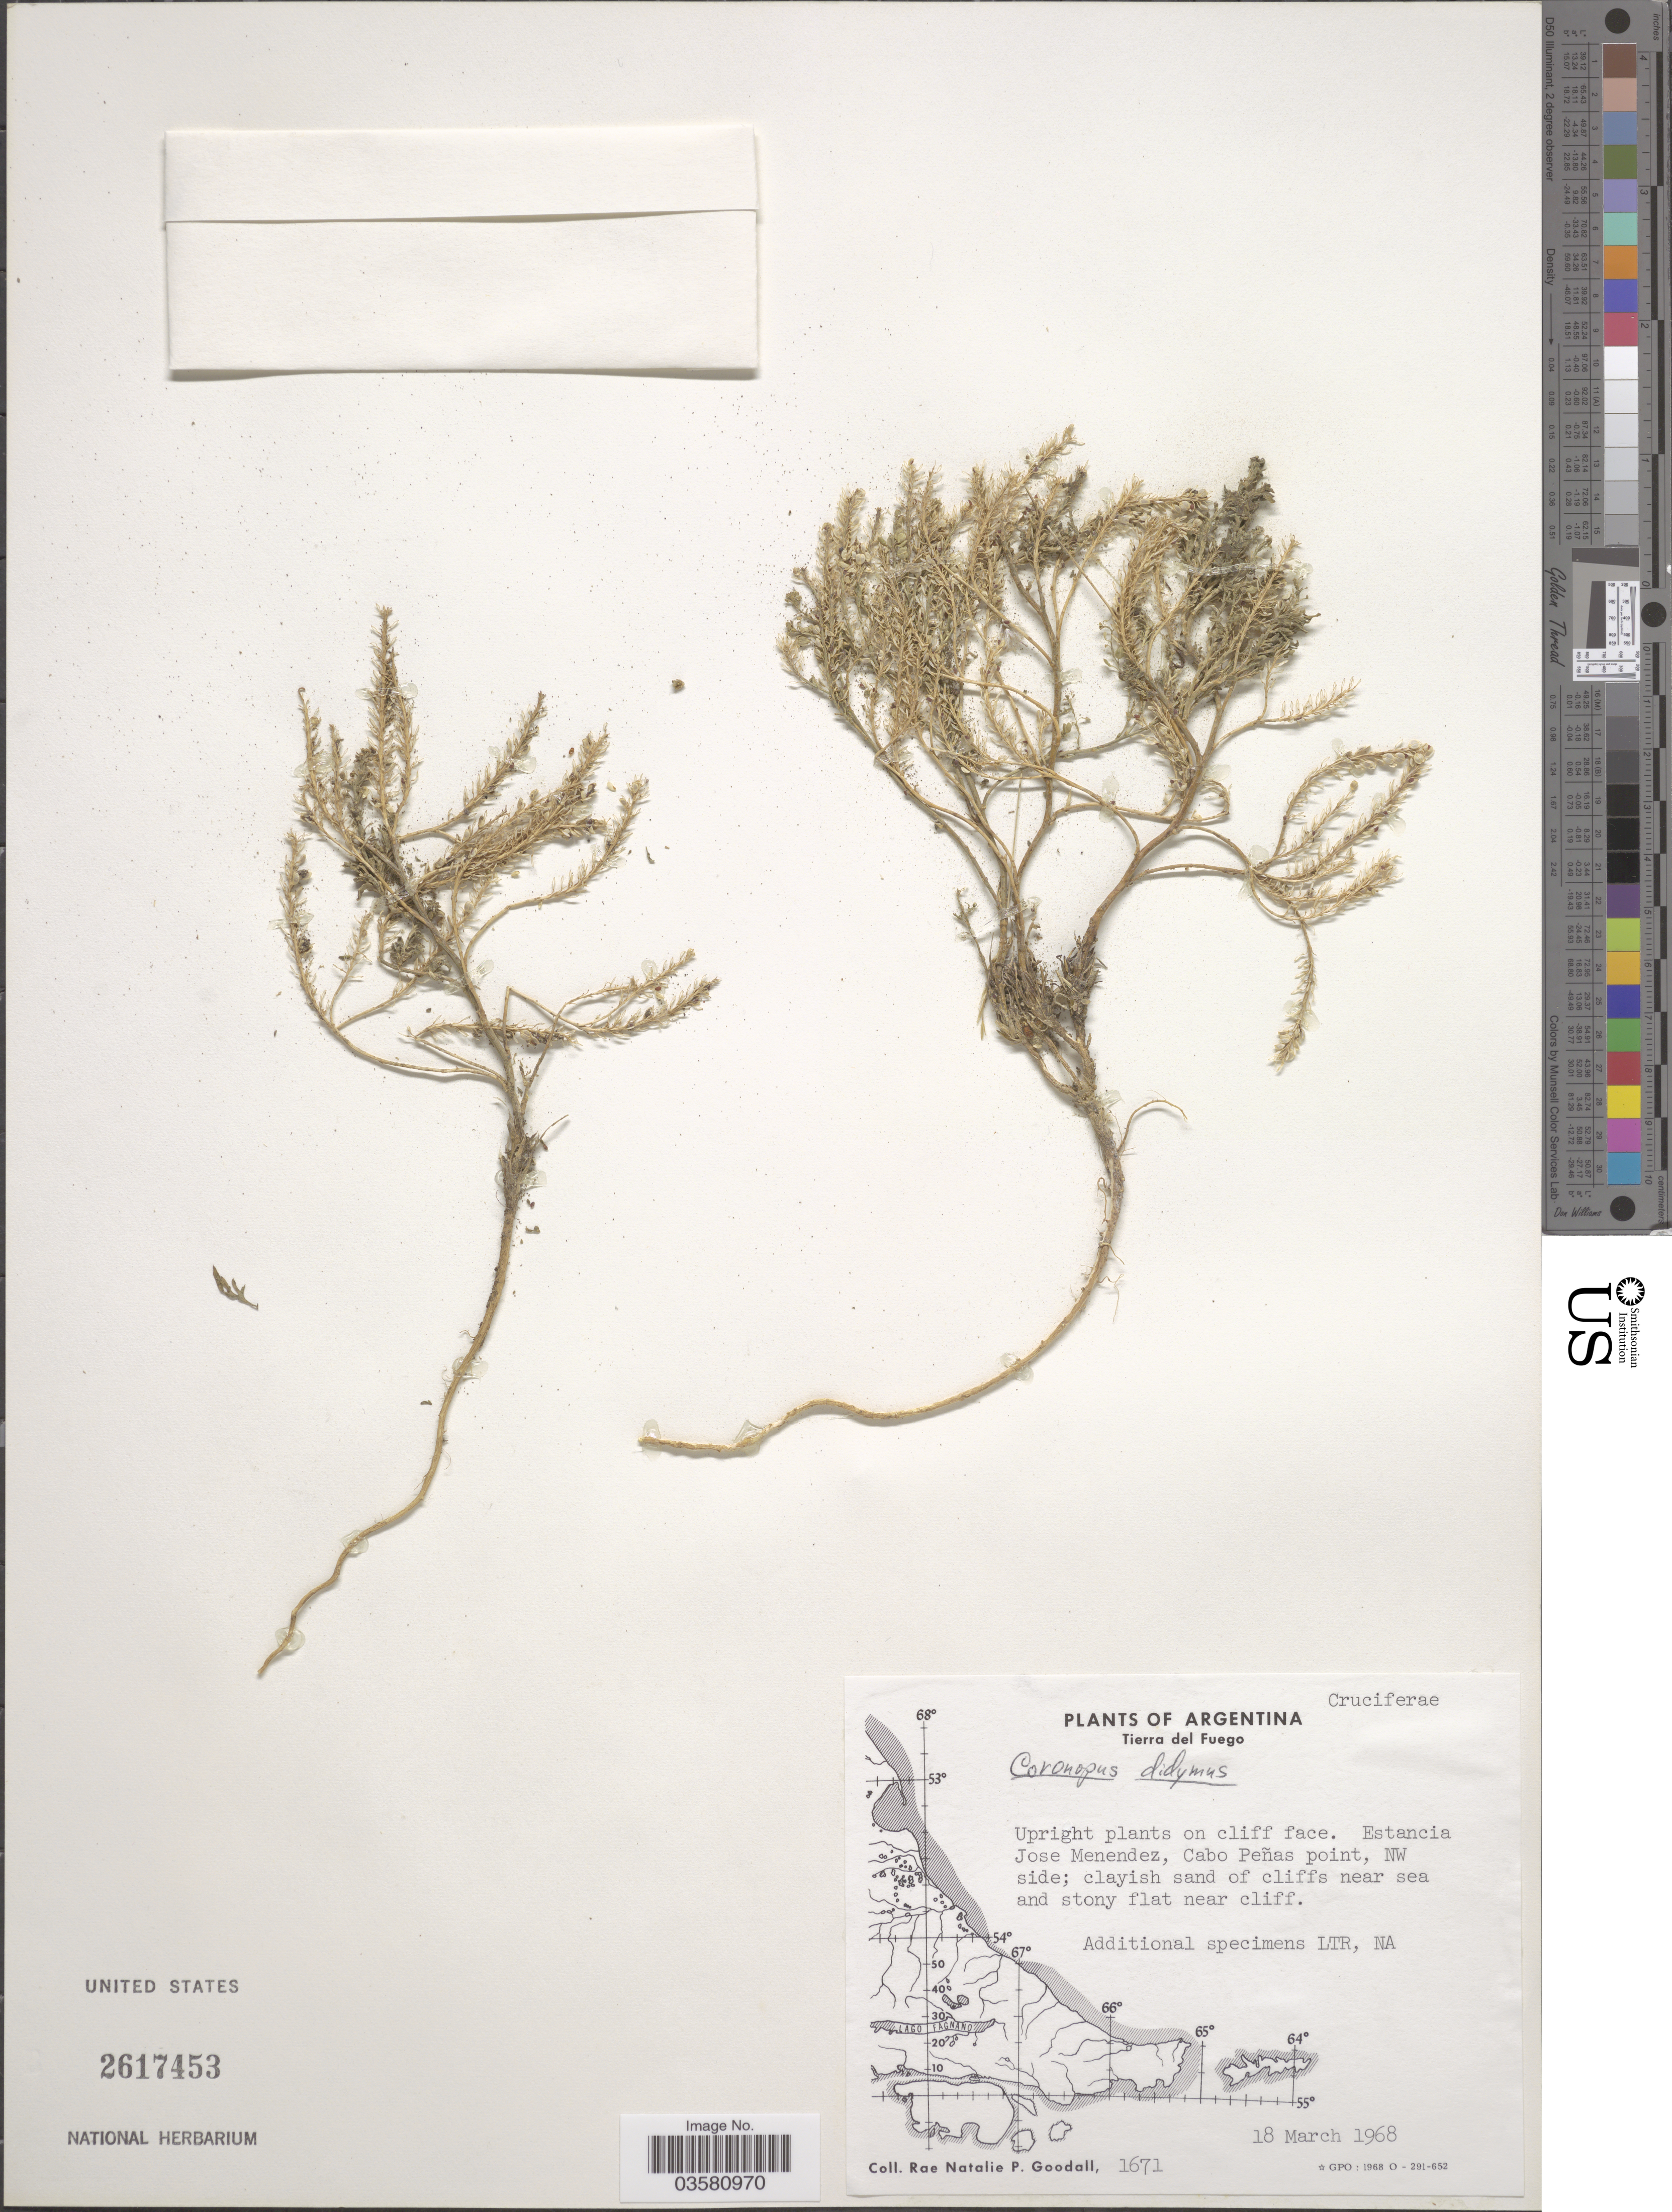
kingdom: Plantae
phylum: Tracheophyta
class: Magnoliopsida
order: Brassicales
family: Brassicaceae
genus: Lepidium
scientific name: Lepidium sp.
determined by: Strong, Mark T., (BOT), Smithsonian Institution - National Museum of Natural History (UNITED STATES)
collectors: R. Goodall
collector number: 1671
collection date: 1968-03-18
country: Argentina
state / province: Tierra del Fuego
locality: Estancia Jose Menendez, Cabo Peñas point, NW side.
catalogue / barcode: US 2617453